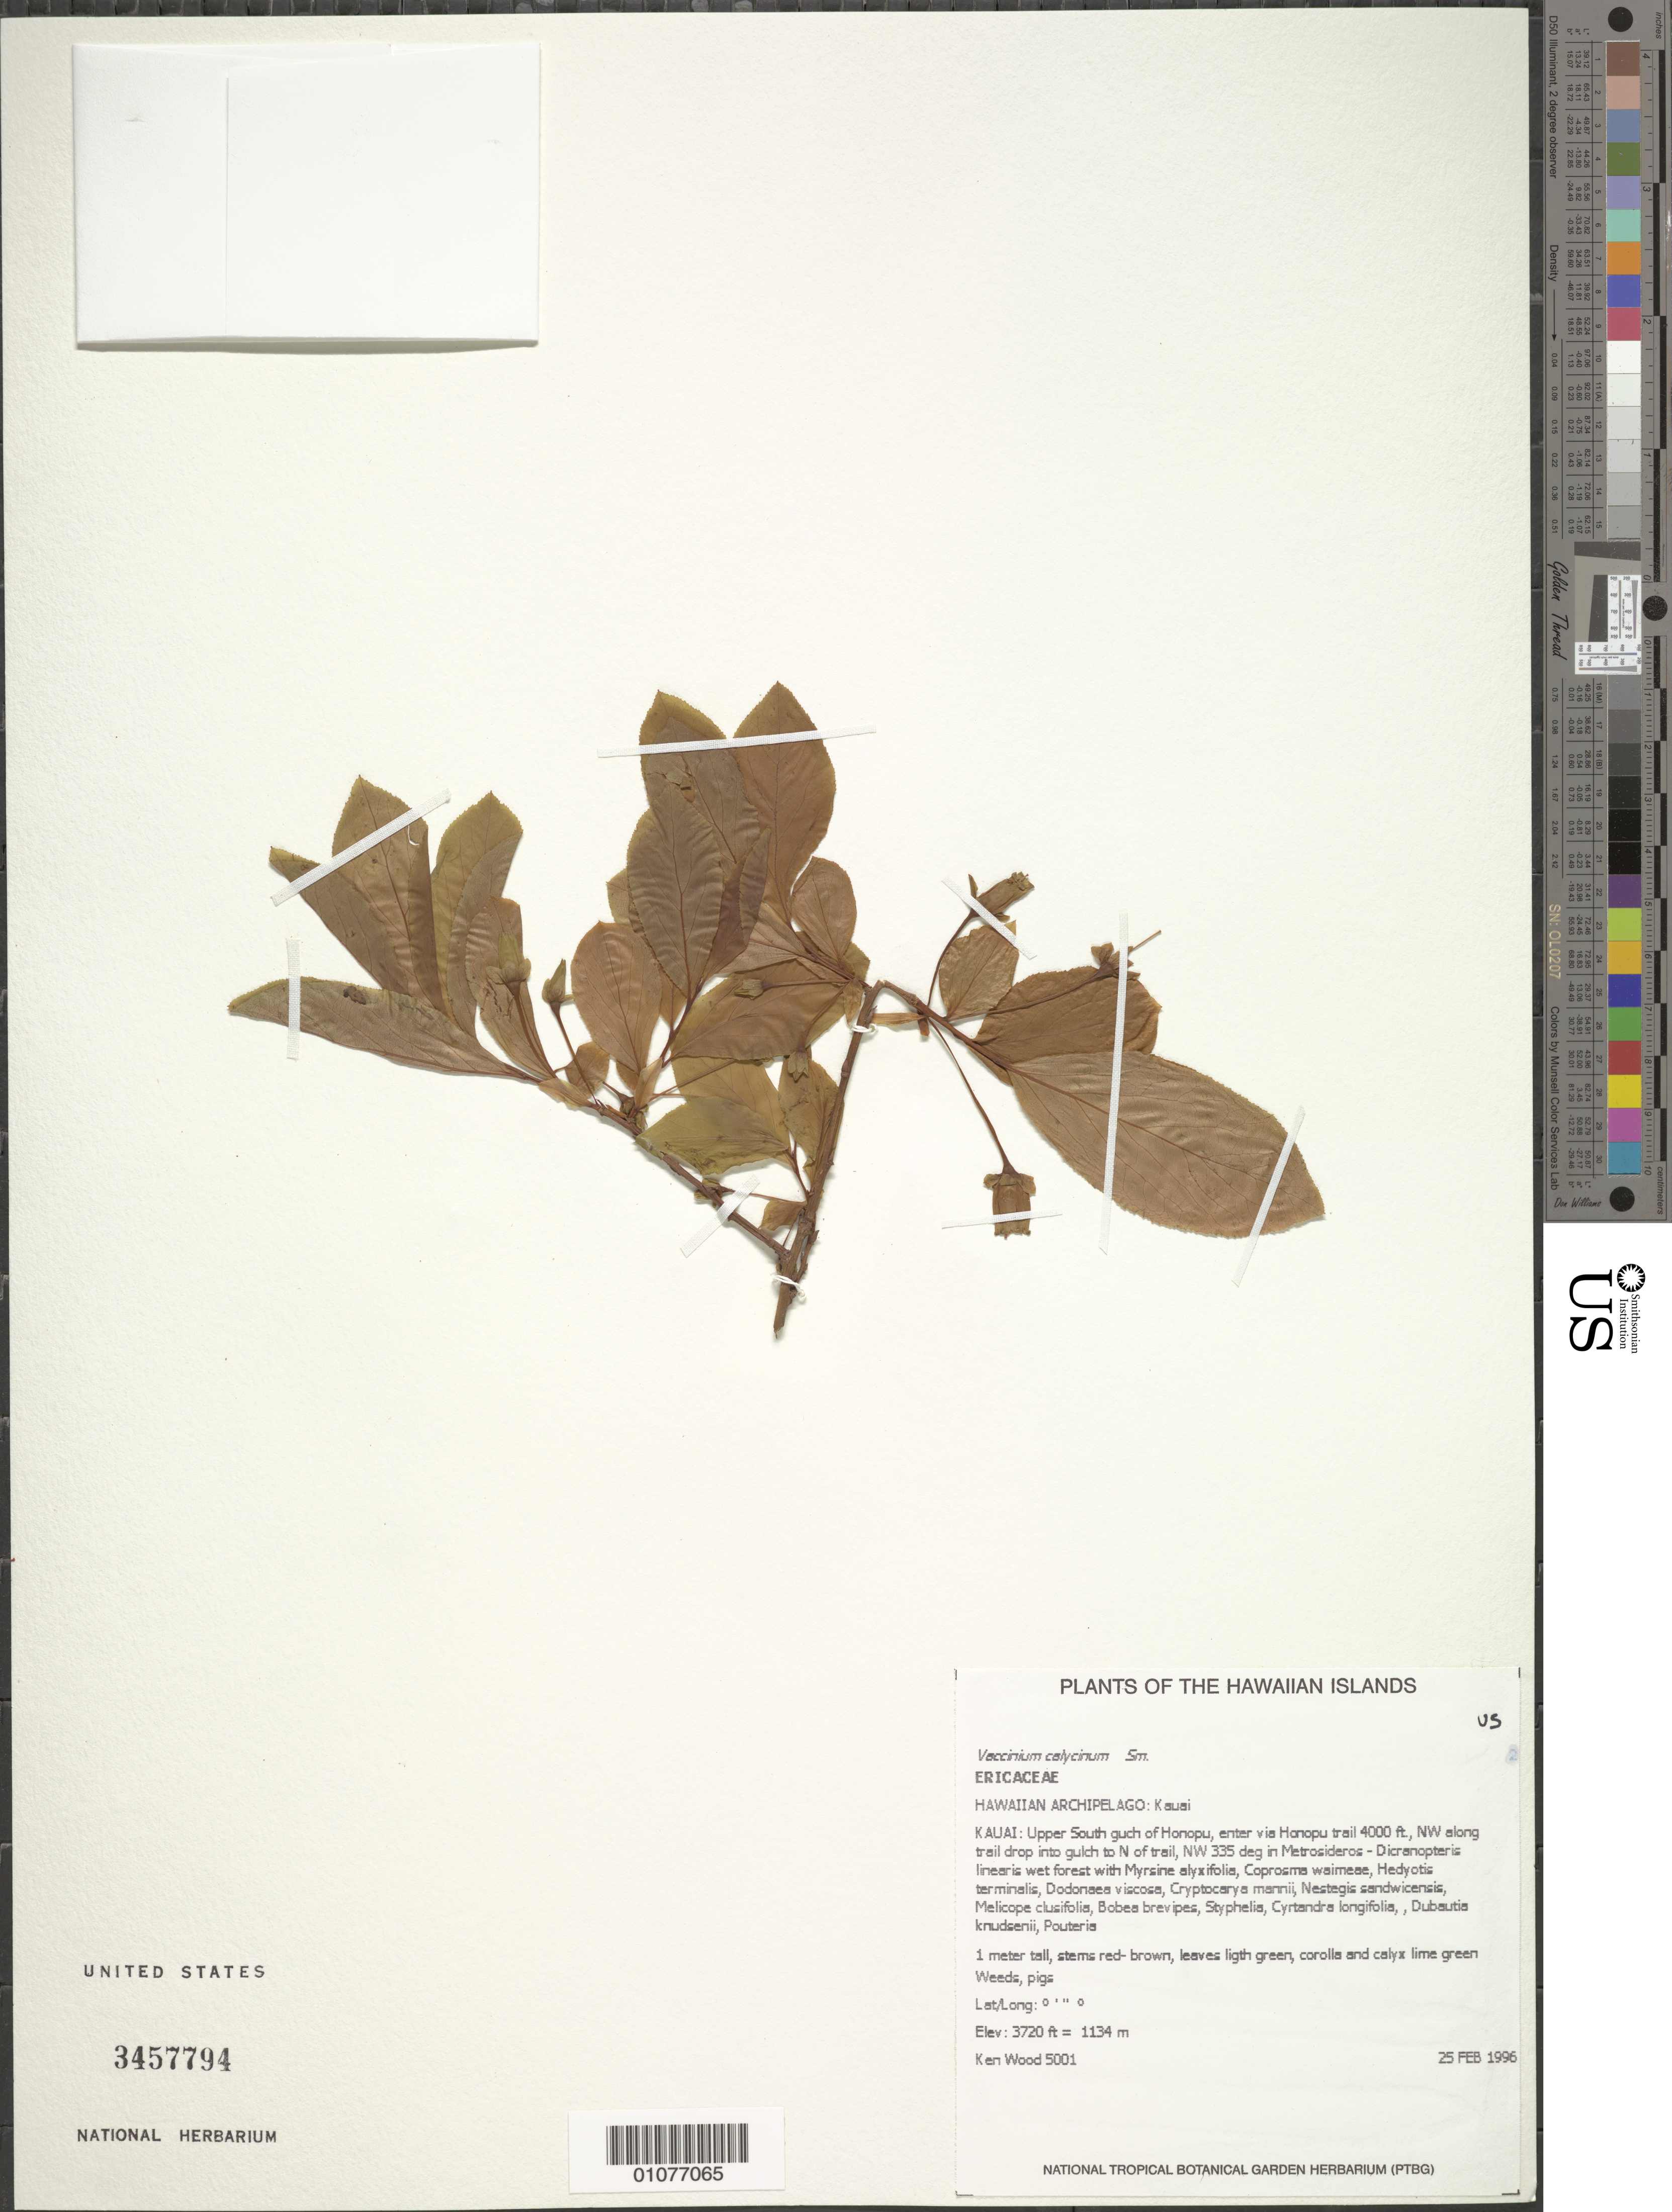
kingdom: Plantae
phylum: Tracheophyta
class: Magnoliopsida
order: Ericales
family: Ericaceae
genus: Vaccinium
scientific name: Vaccinium calycinum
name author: Sm.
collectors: K. R. Wood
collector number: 5001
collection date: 1996-02-25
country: United States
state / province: Hawaii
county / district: Kauai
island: Kaua'i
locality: Upper S gulch of Honopu, enter via Honopu trail 4000 ft, NW along trail drop into gulch to N of trail, NW 335 deg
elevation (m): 1134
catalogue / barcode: US 3457794